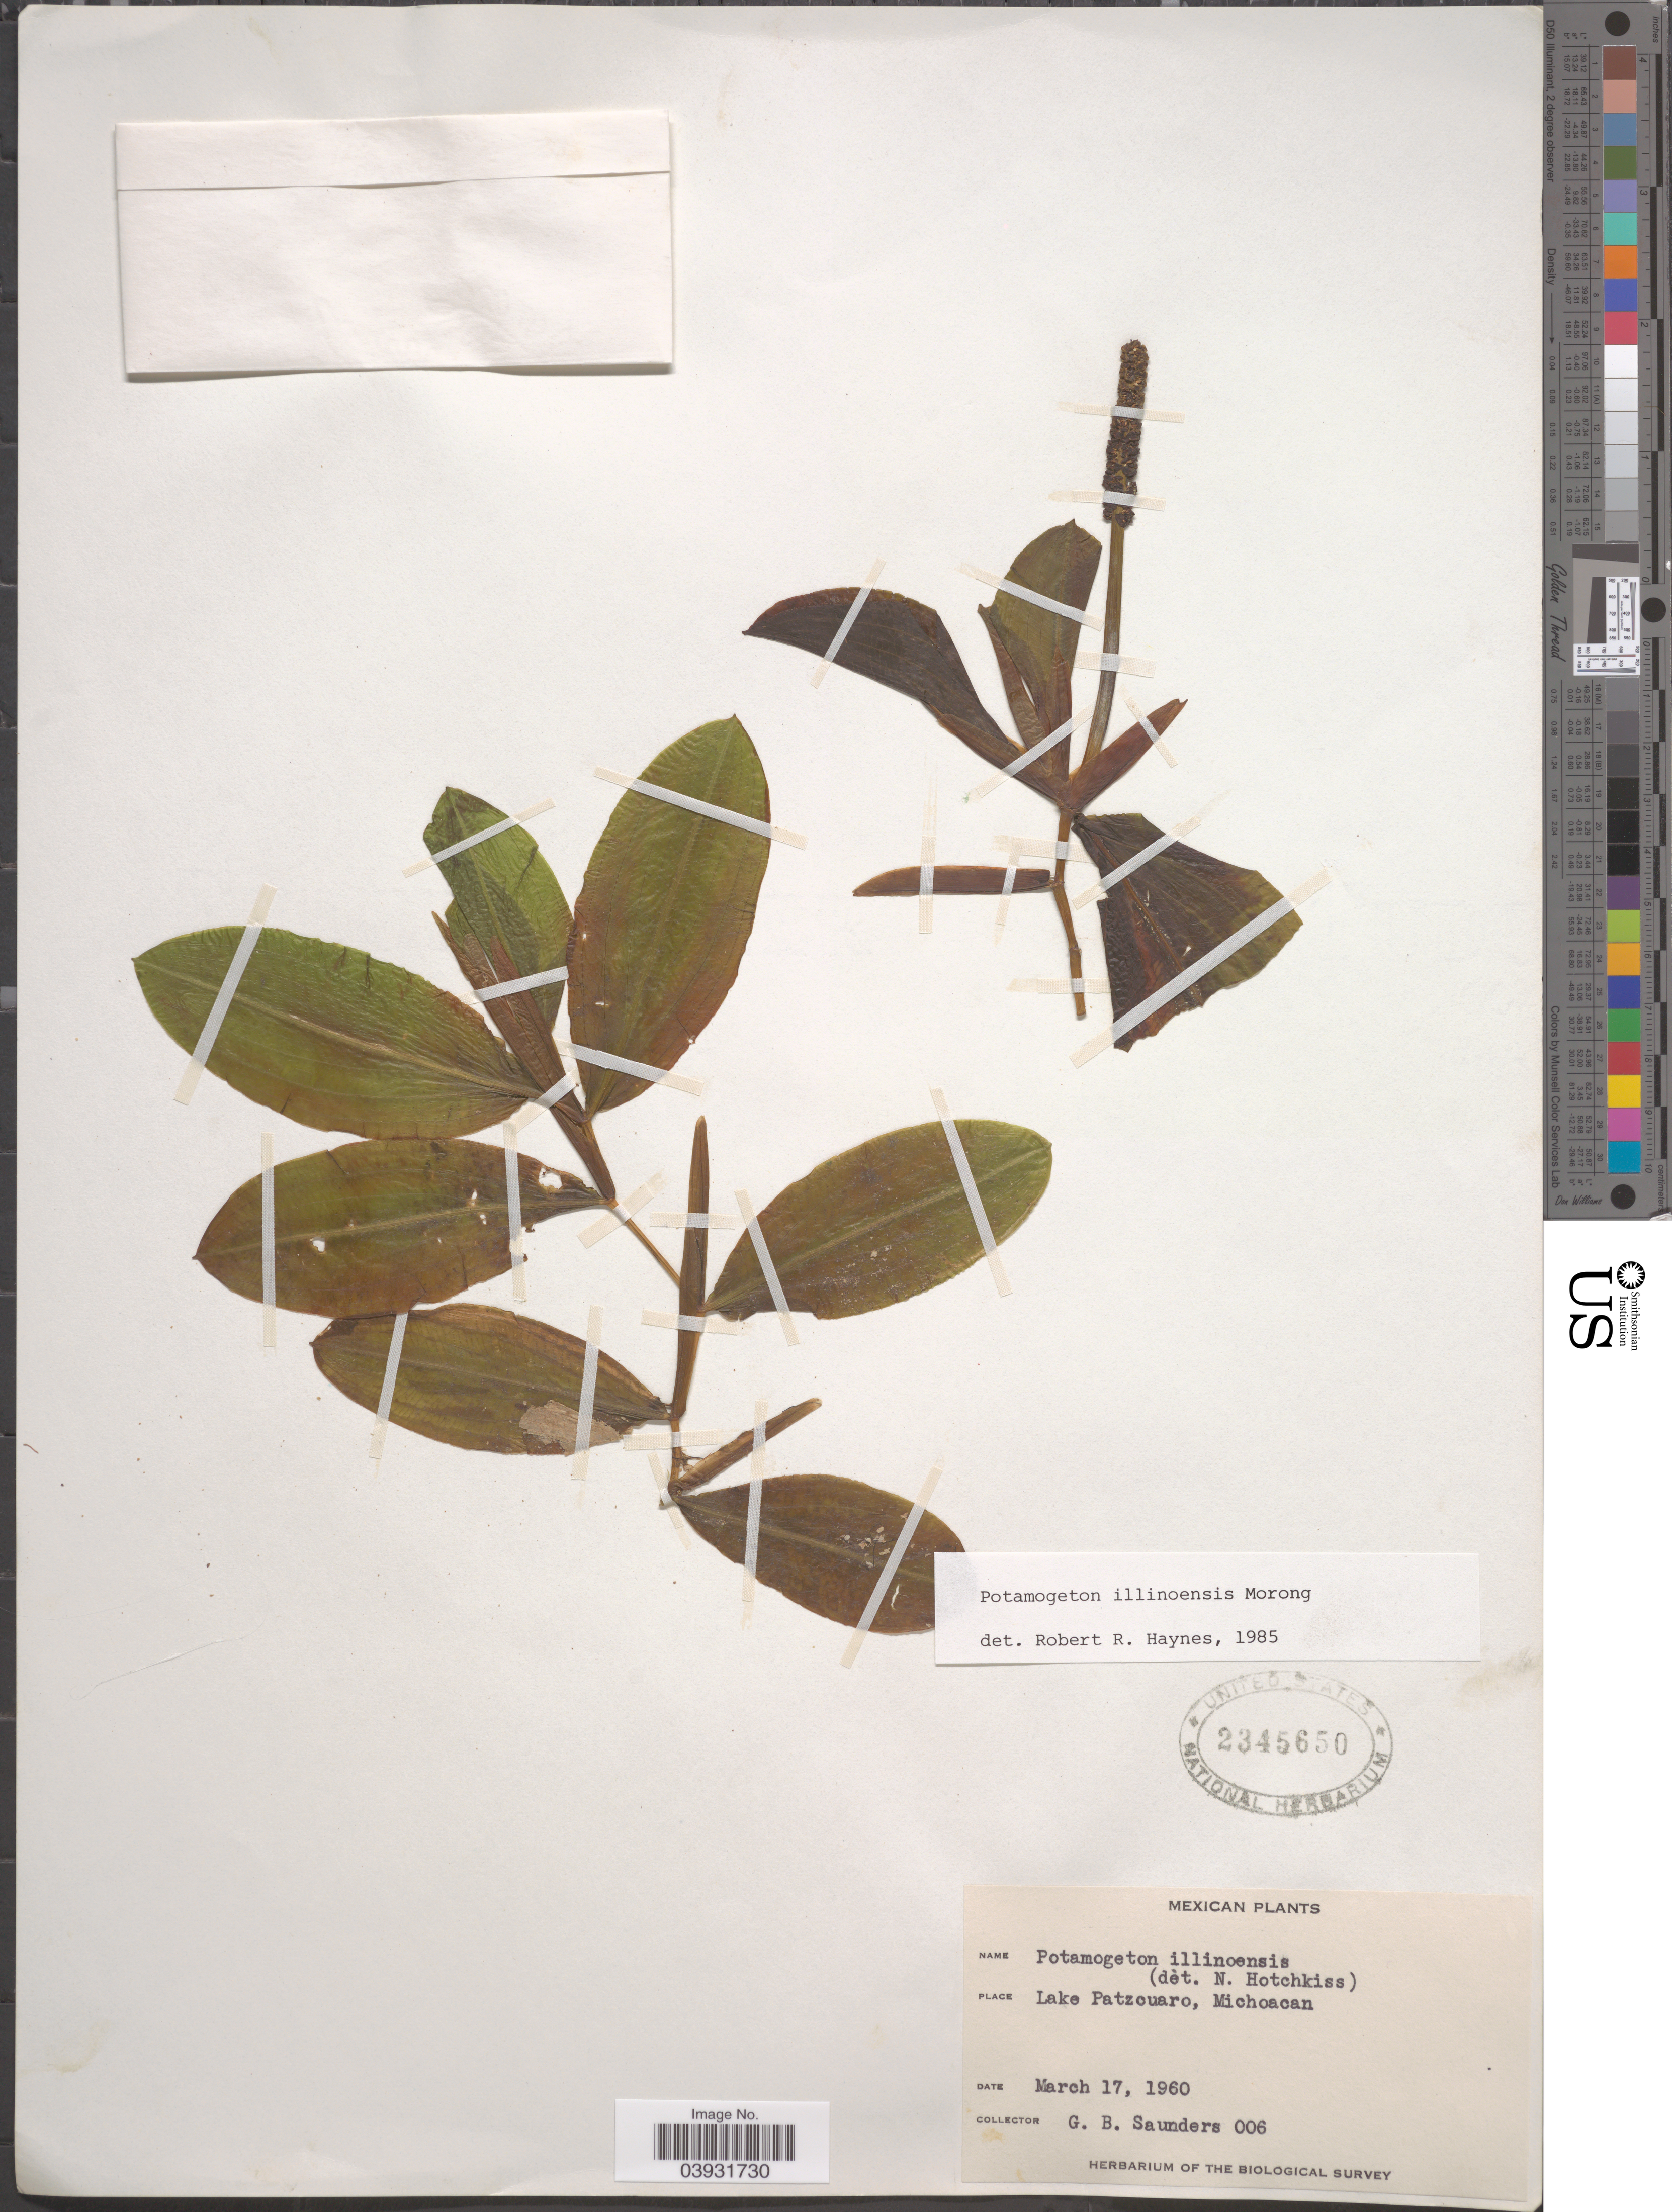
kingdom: Plantae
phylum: Tracheophyta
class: Liliopsida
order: Alismatales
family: Potamogetonaceae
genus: Potamogeton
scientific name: Potamogeton illinoensis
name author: Morong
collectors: G. B. Saunders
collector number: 006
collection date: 1960-03-17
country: Mexico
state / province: Michoacán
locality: Lake Patzcuaro.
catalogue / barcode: US 2345650